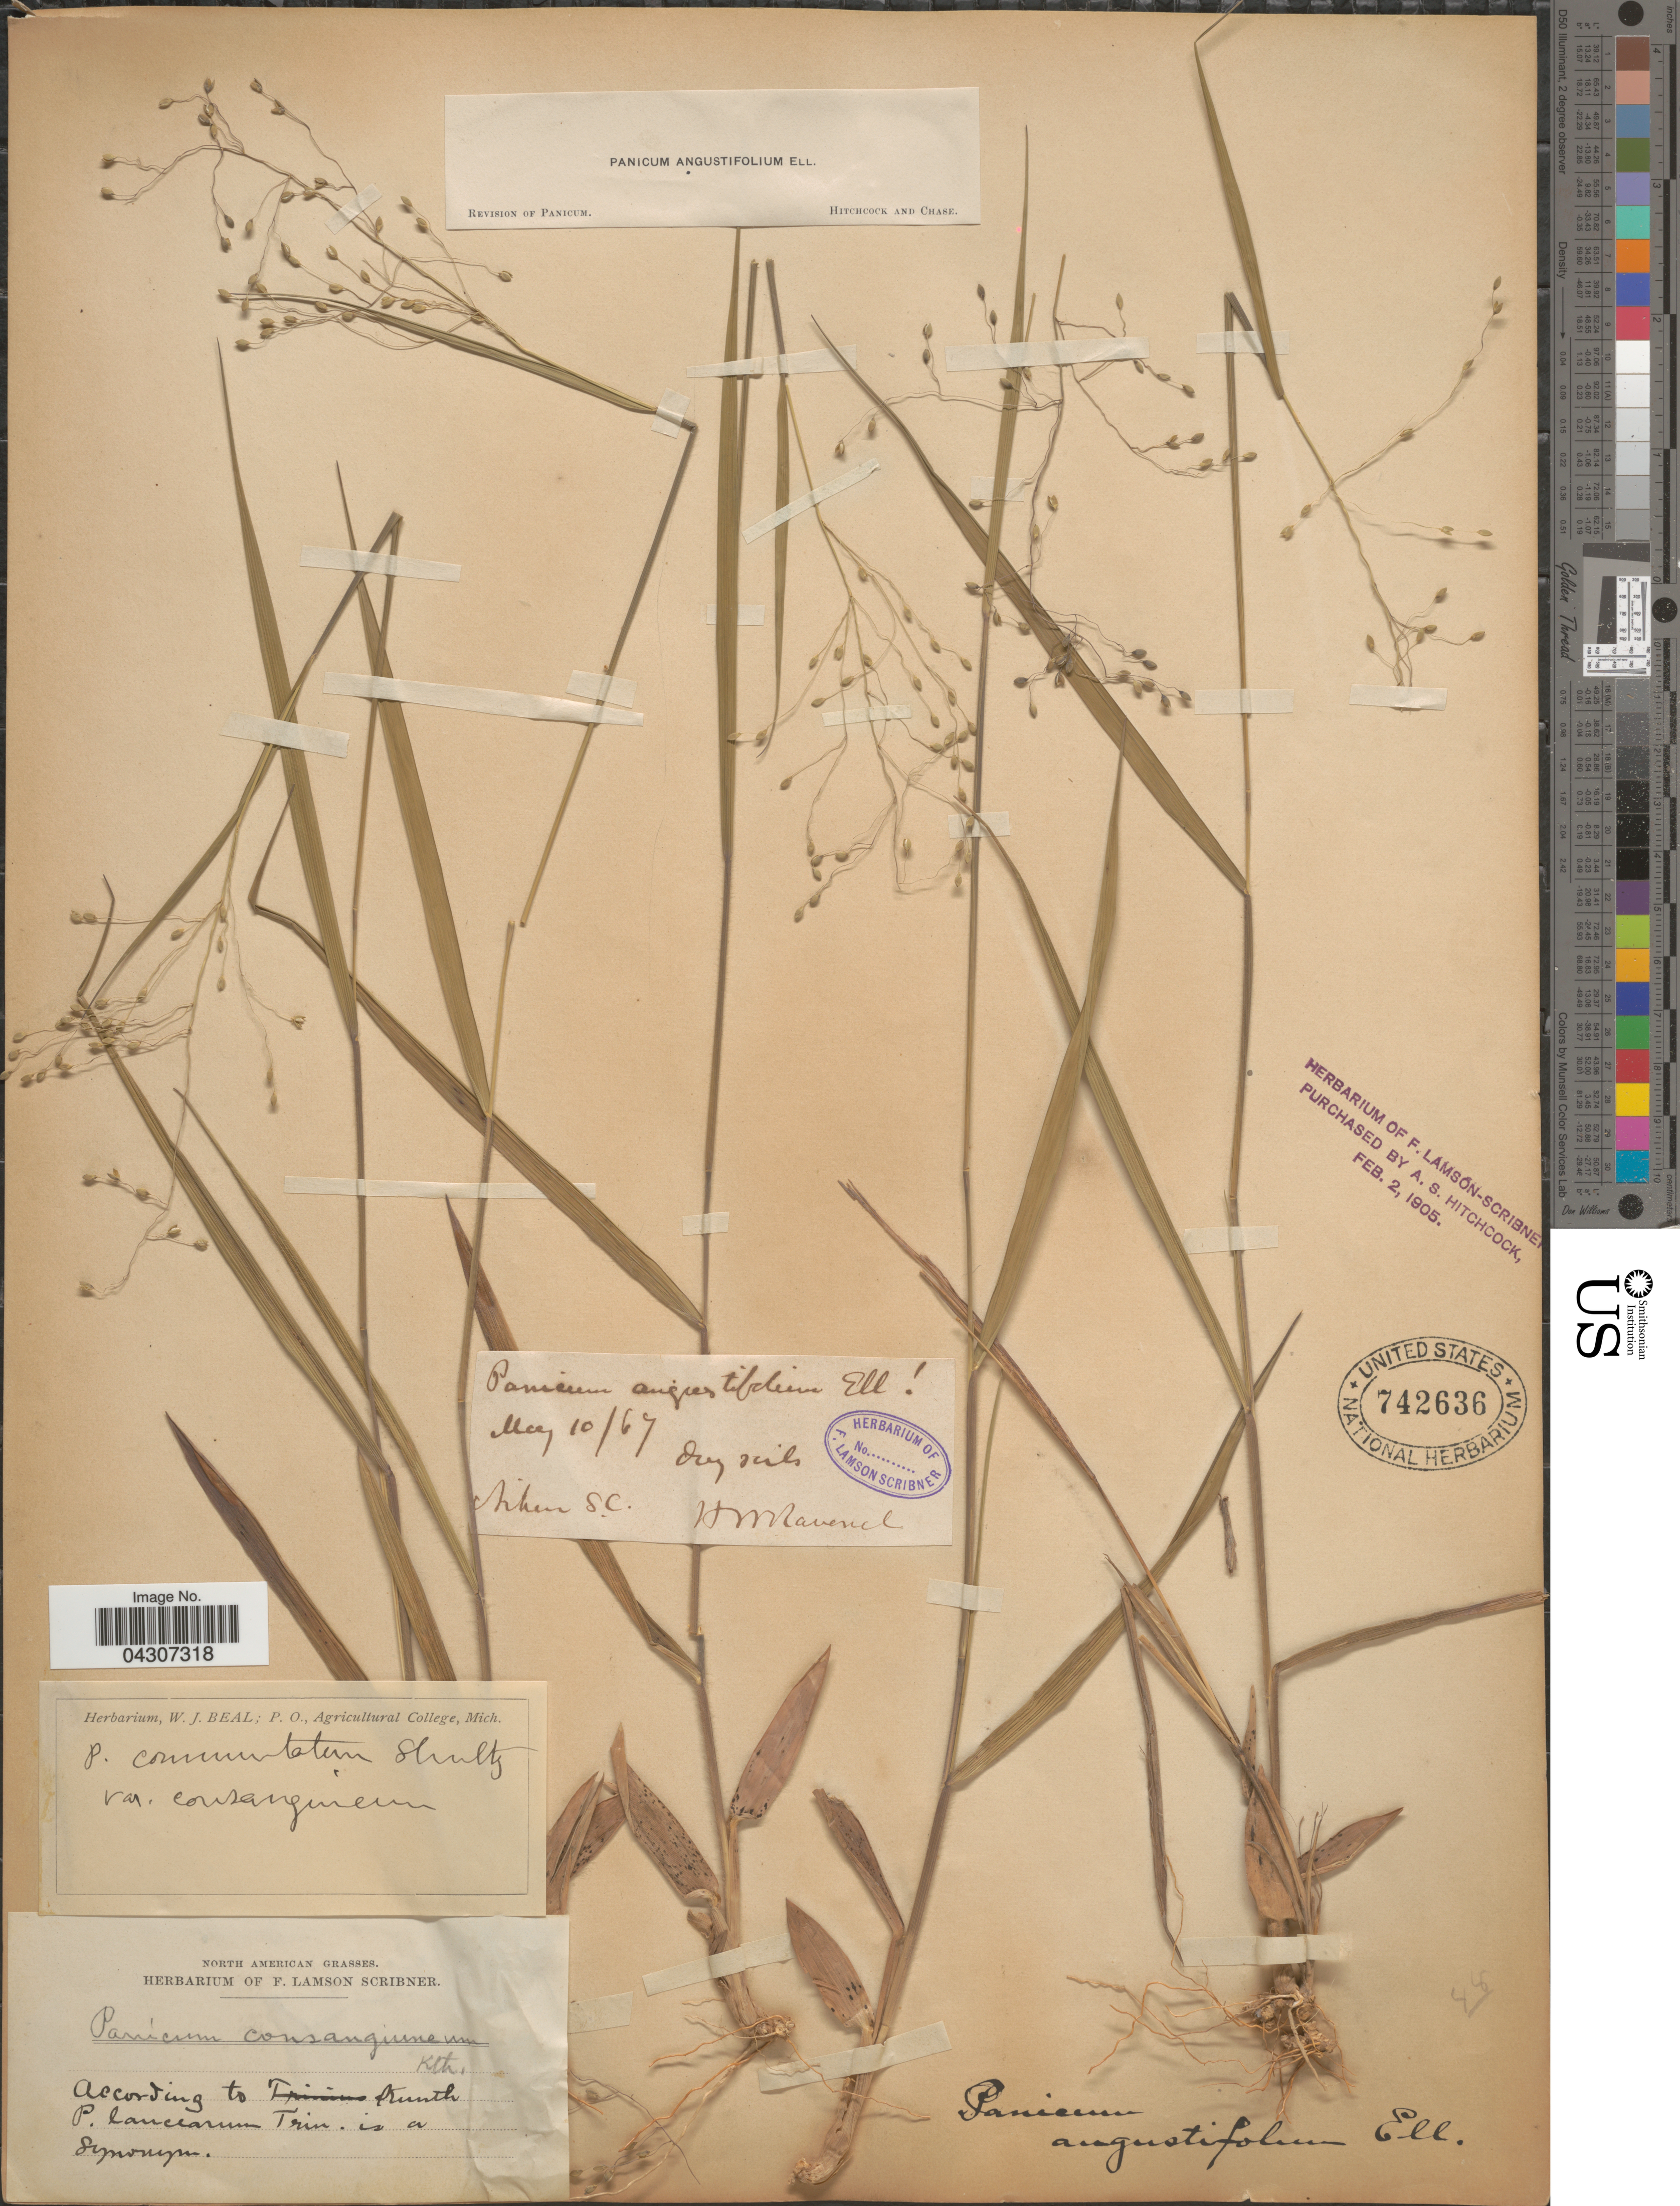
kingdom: Plantae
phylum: Tracheophyta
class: Liliopsida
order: Poales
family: Poaceae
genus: Dichanthelium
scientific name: Dichanthelium aciculare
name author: (Desv. ex Poir.) Gould & C.A. Clark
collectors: H. Ravenel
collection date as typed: Transcribed d/m/y: 10/5/67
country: United States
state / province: South Carolina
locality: Aiken.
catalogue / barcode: US 742636